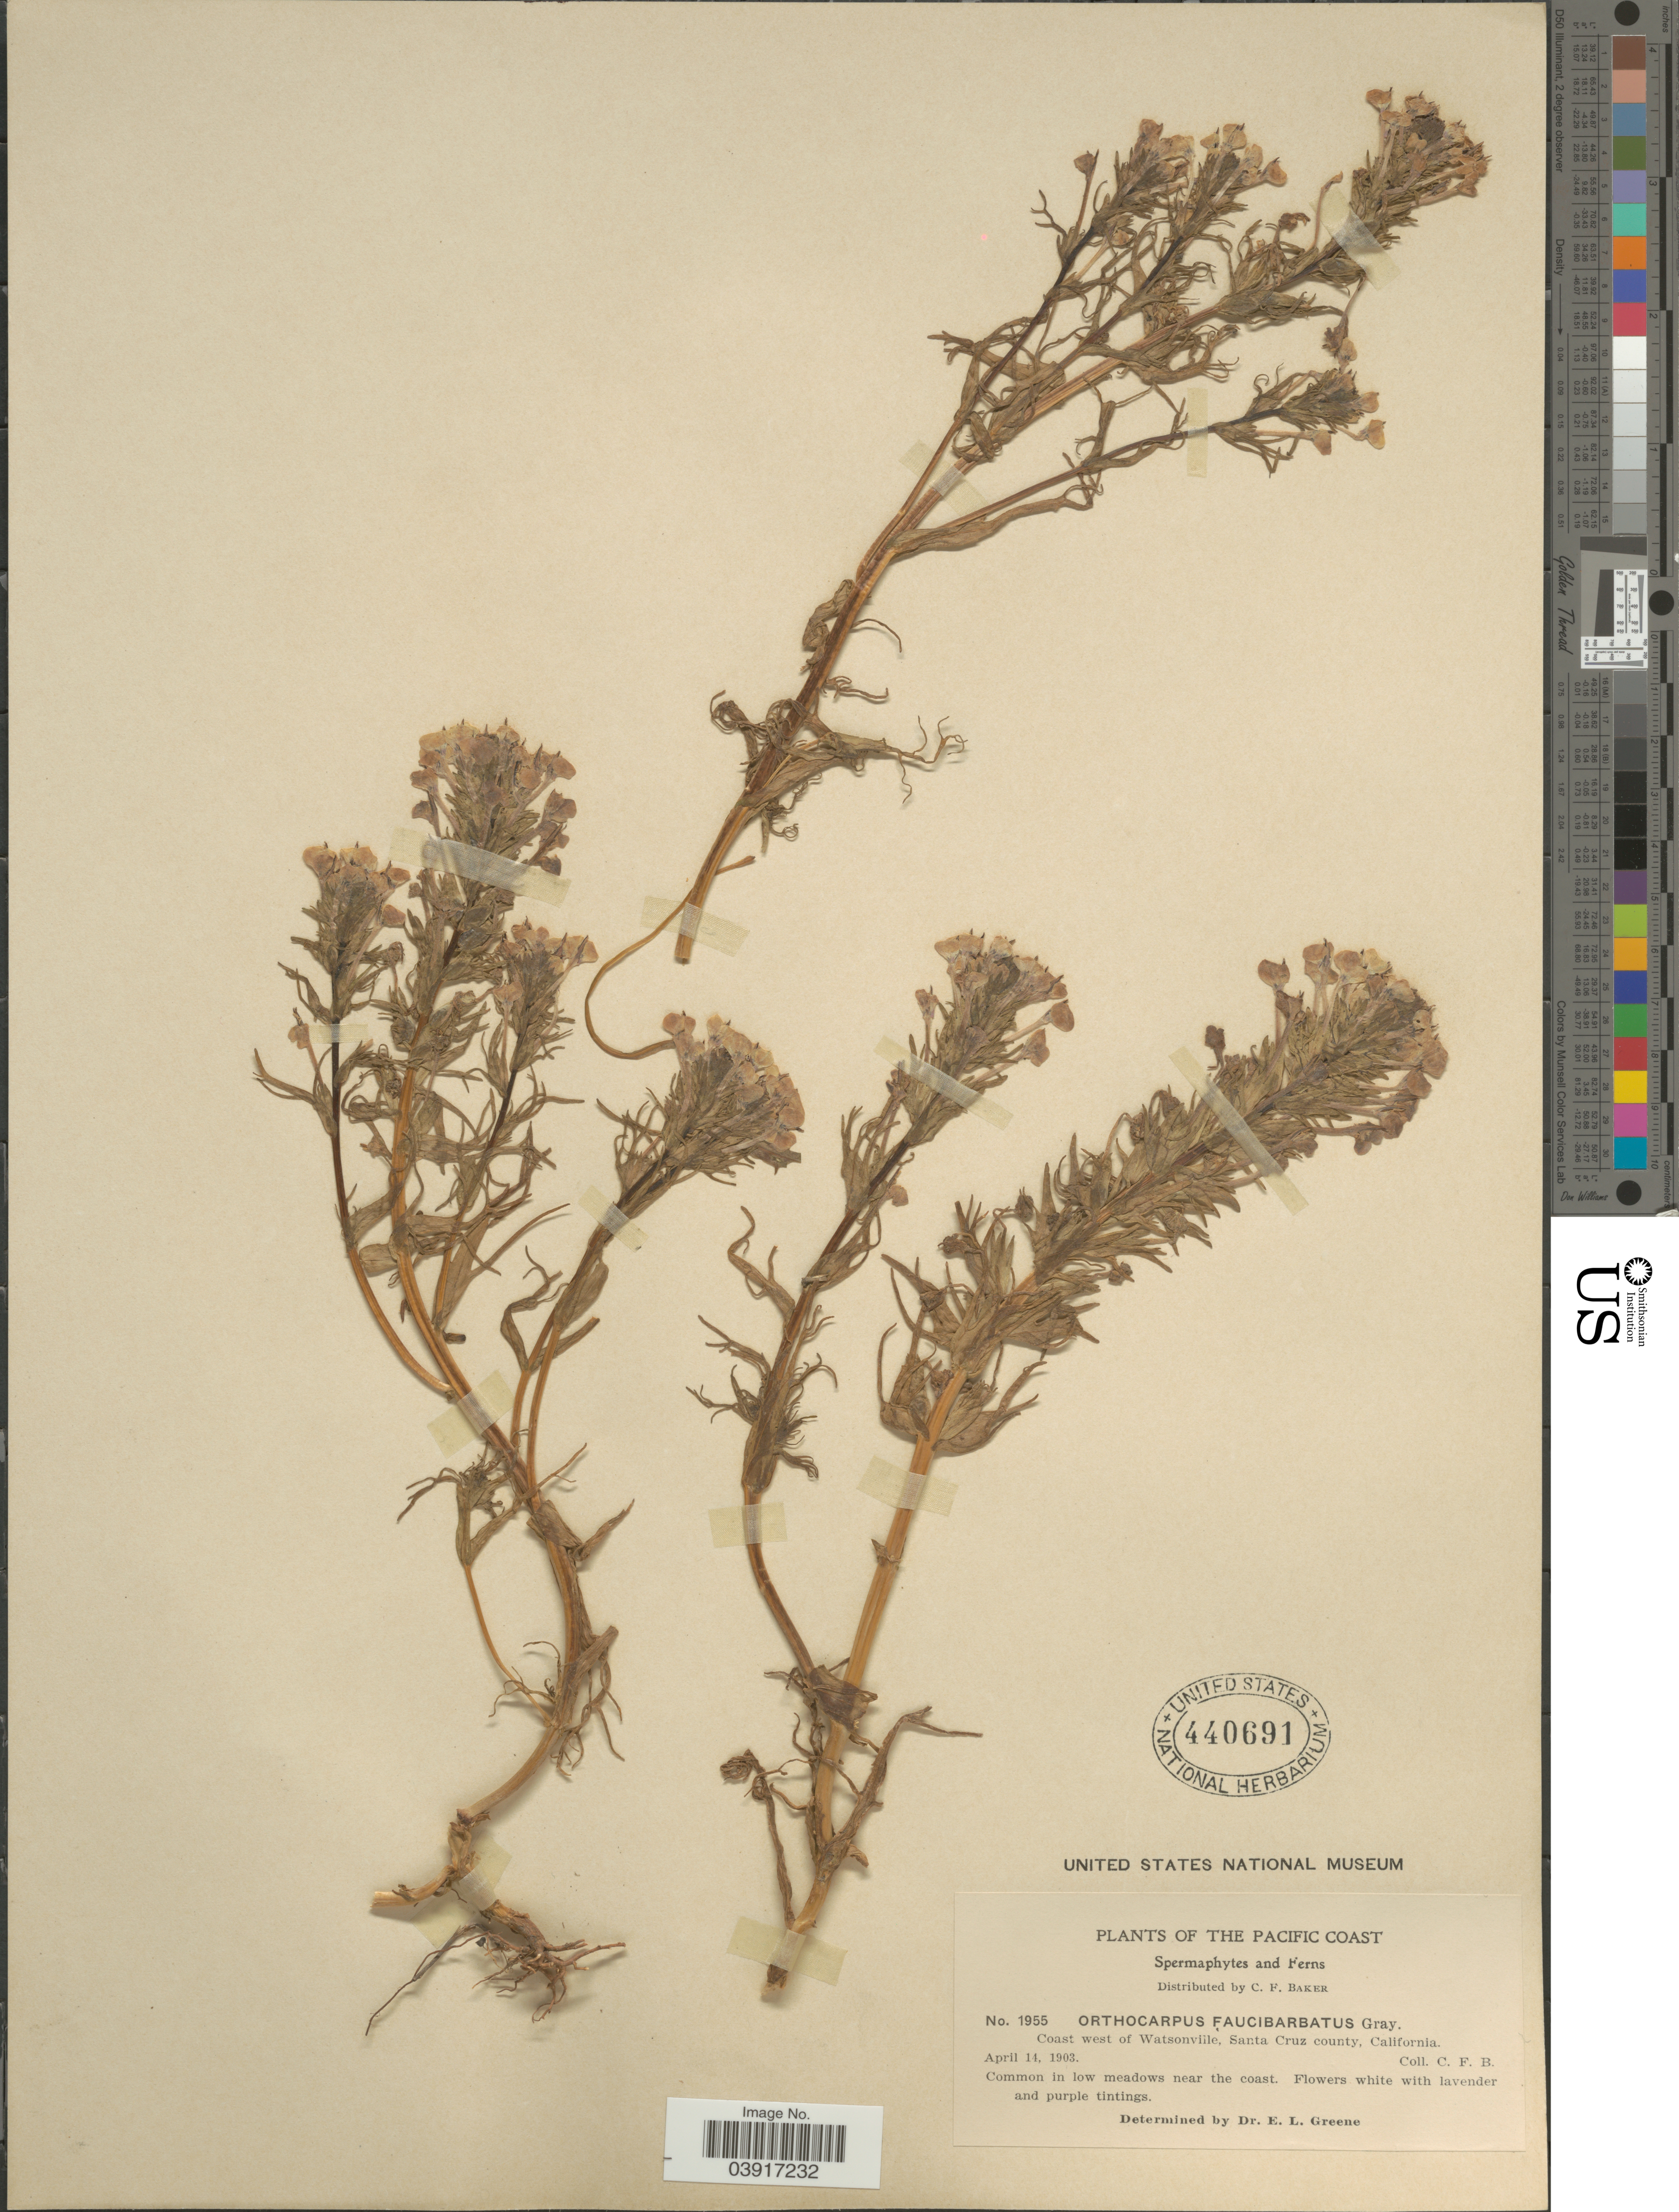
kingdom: Plantae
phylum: Tracheophyta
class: Magnoliopsida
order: Lamiales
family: Orobanchaceae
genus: Orthocarpus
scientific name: Orthocarpus faucibarbatus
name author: A. Gray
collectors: C. F. Baker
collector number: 1955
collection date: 1903-04-14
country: United States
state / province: California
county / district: Santa Cruz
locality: Pacific Coast. Coast west of Watsonville, Santa Cruz county.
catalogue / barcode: US 440691